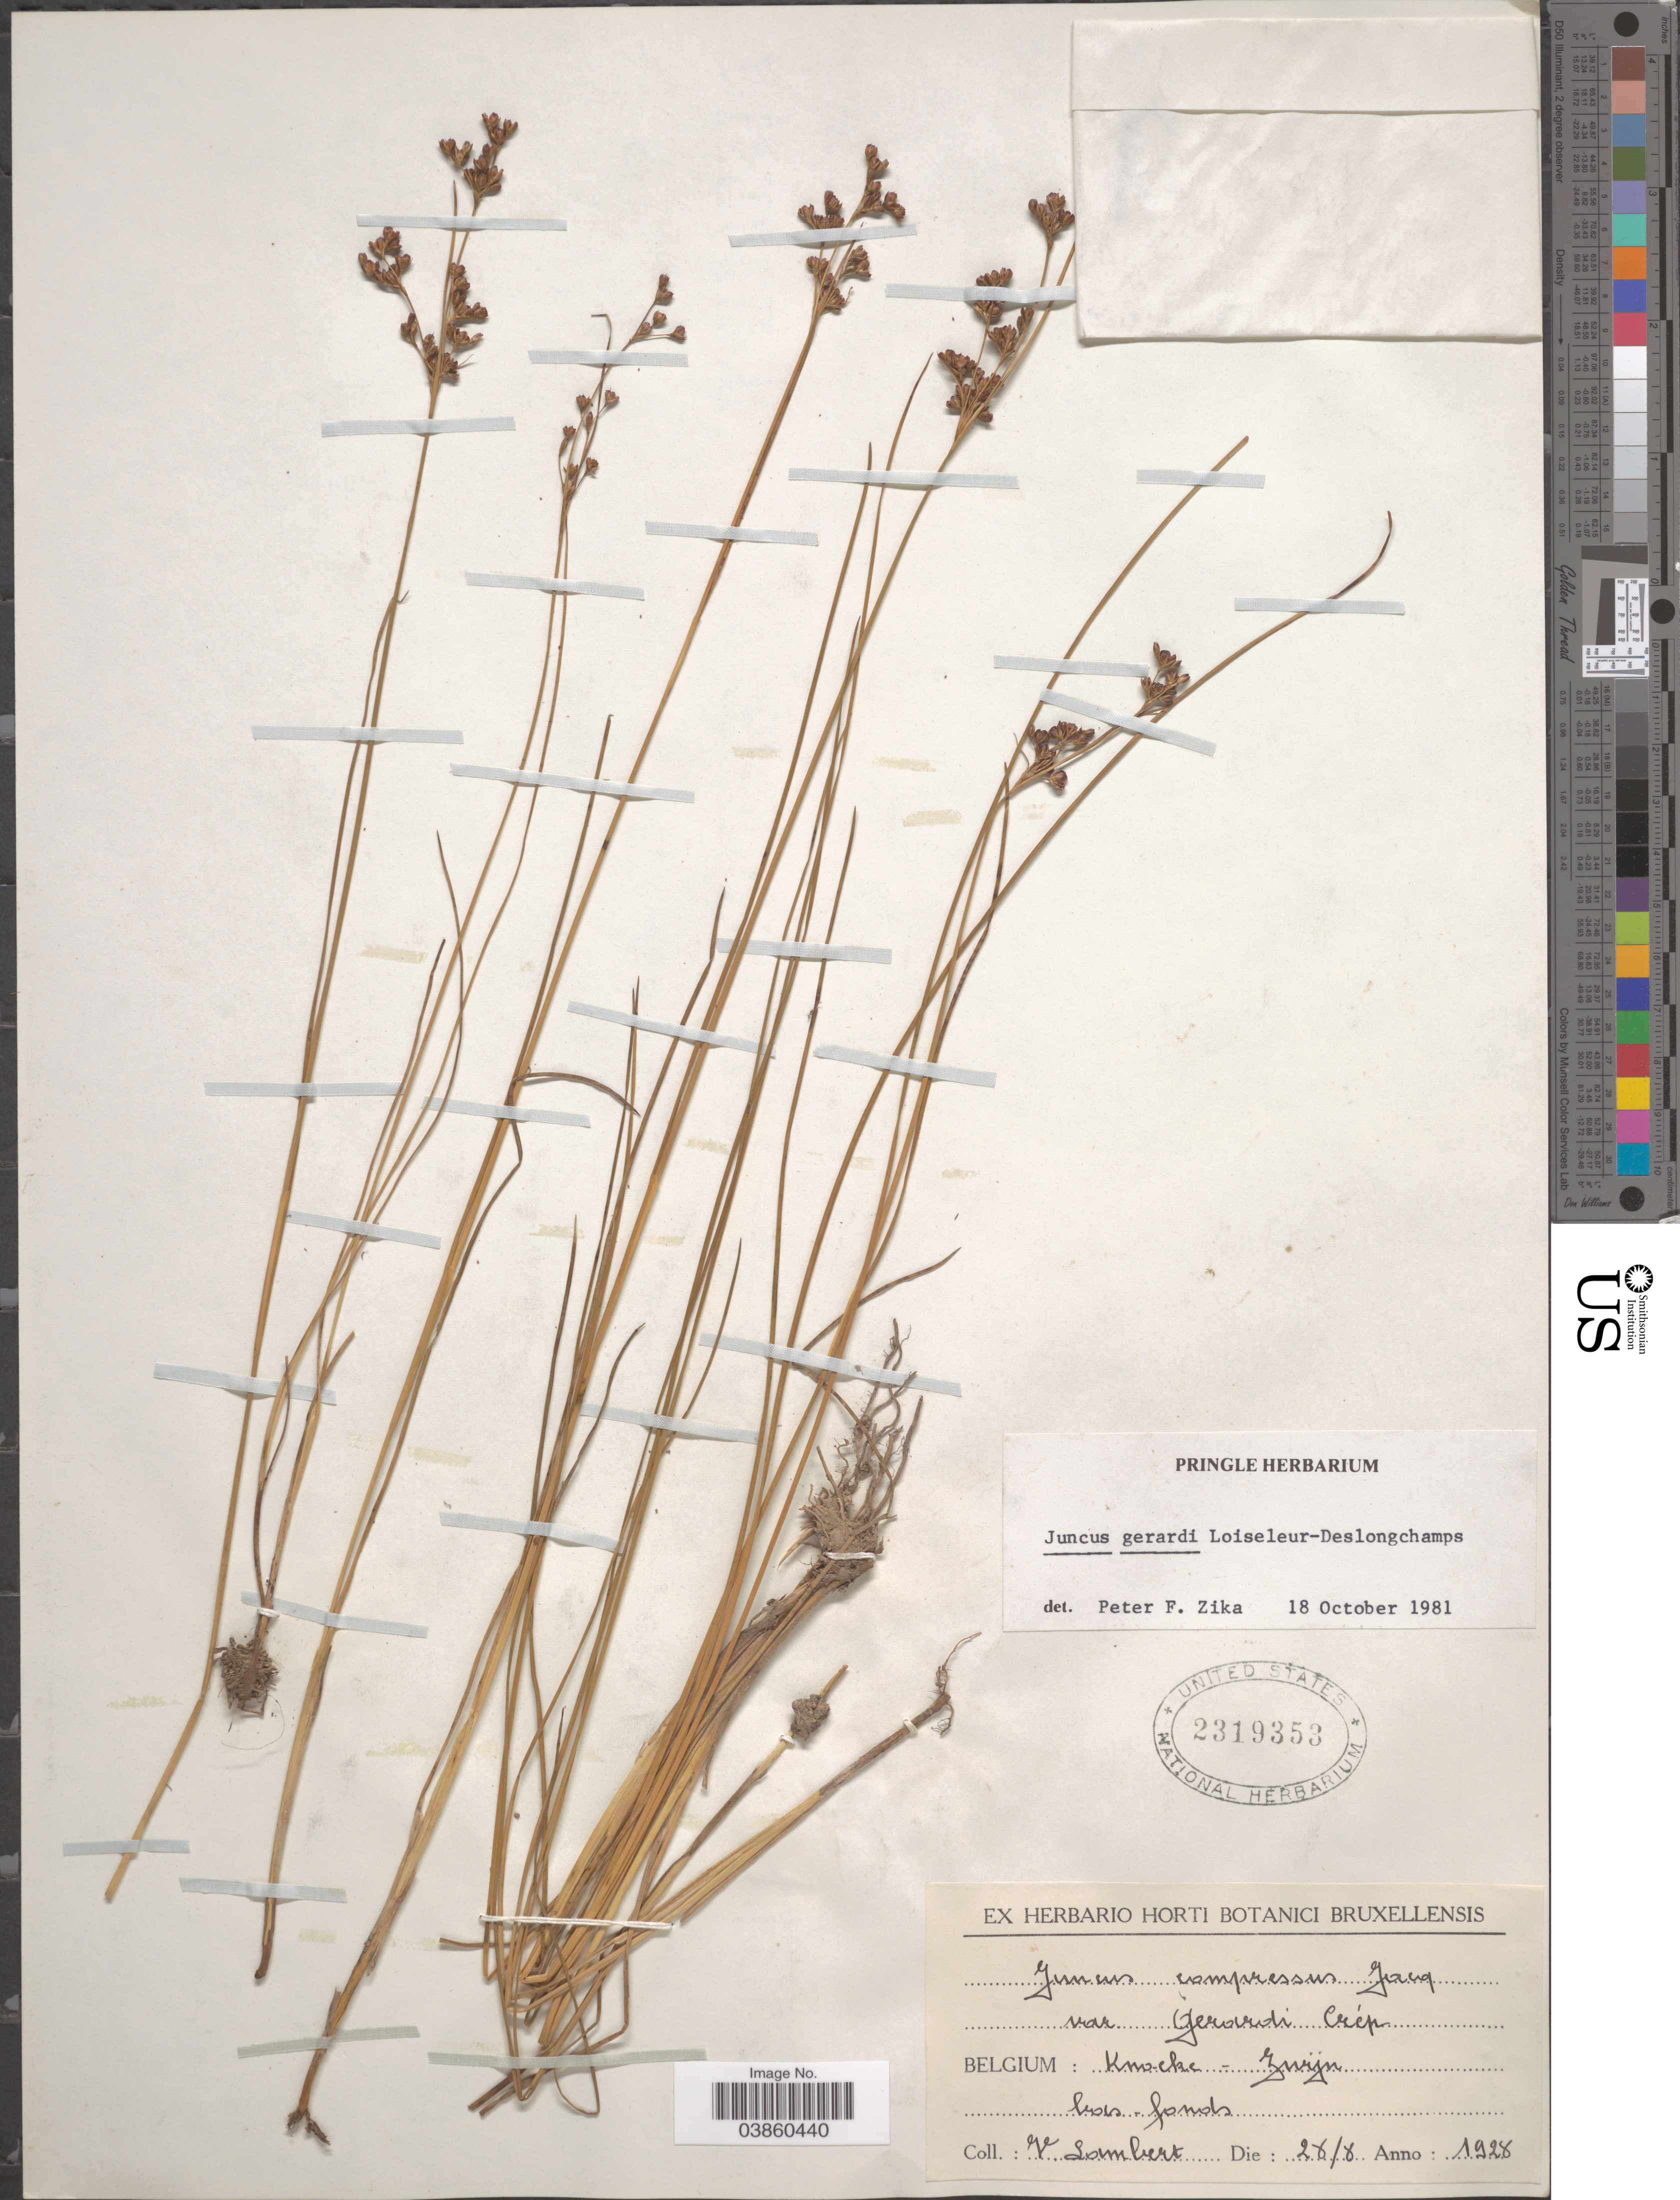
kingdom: Plantae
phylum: Tracheophyta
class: Liliopsida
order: Poales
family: Juncaceae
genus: Juncus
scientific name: Juncus gerardi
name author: Loisel.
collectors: V. Lombert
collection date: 1928-08-26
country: Belgium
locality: Knocke-Zurijn [interpreted], bas-fonds.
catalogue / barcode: US 2319353